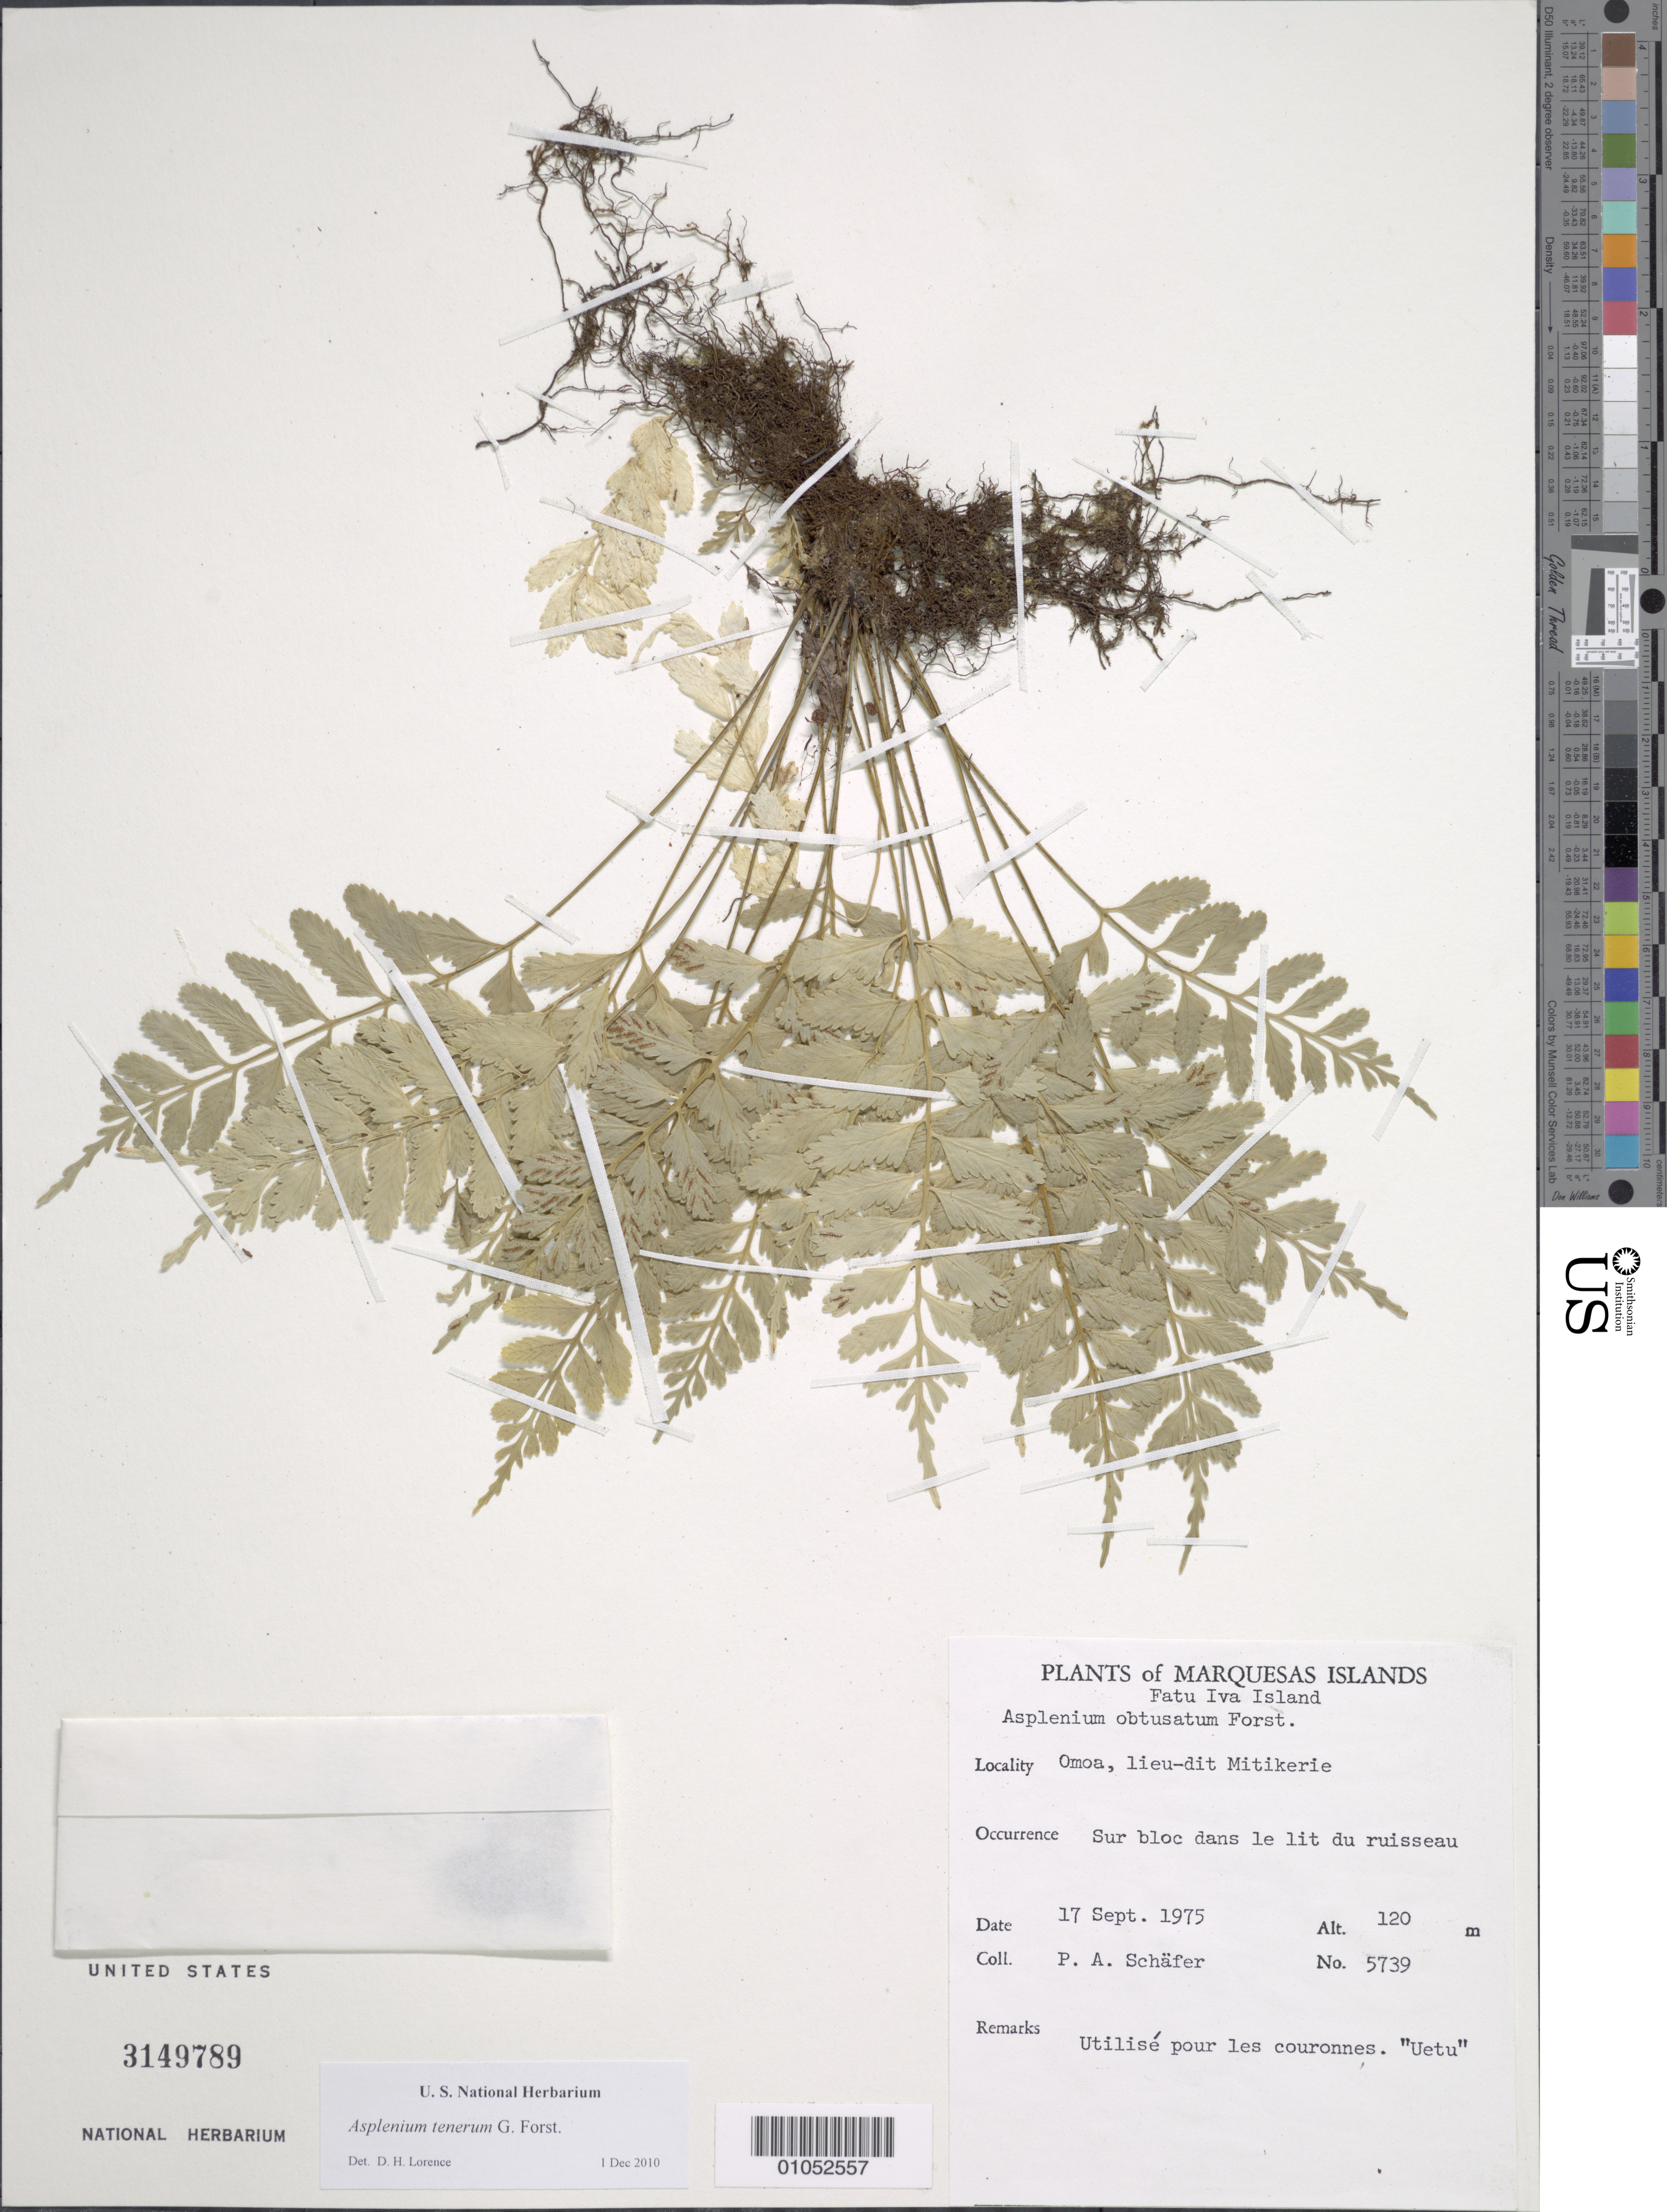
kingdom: Plantae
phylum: Tracheophyta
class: Polypodiopsida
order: Polypodiales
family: Aspleniaceae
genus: Asplenium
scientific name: Asplenium tenerum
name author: G. Forst.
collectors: P. A. Schäfer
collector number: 5739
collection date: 1975-09-17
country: French Polynesia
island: Fatu Hiva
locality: Omoa, lieu-dit Mitikerie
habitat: Sur bloc dans le lit de ruisseau.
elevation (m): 120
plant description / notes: Utilise pour les couronnes.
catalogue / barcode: US 3149789